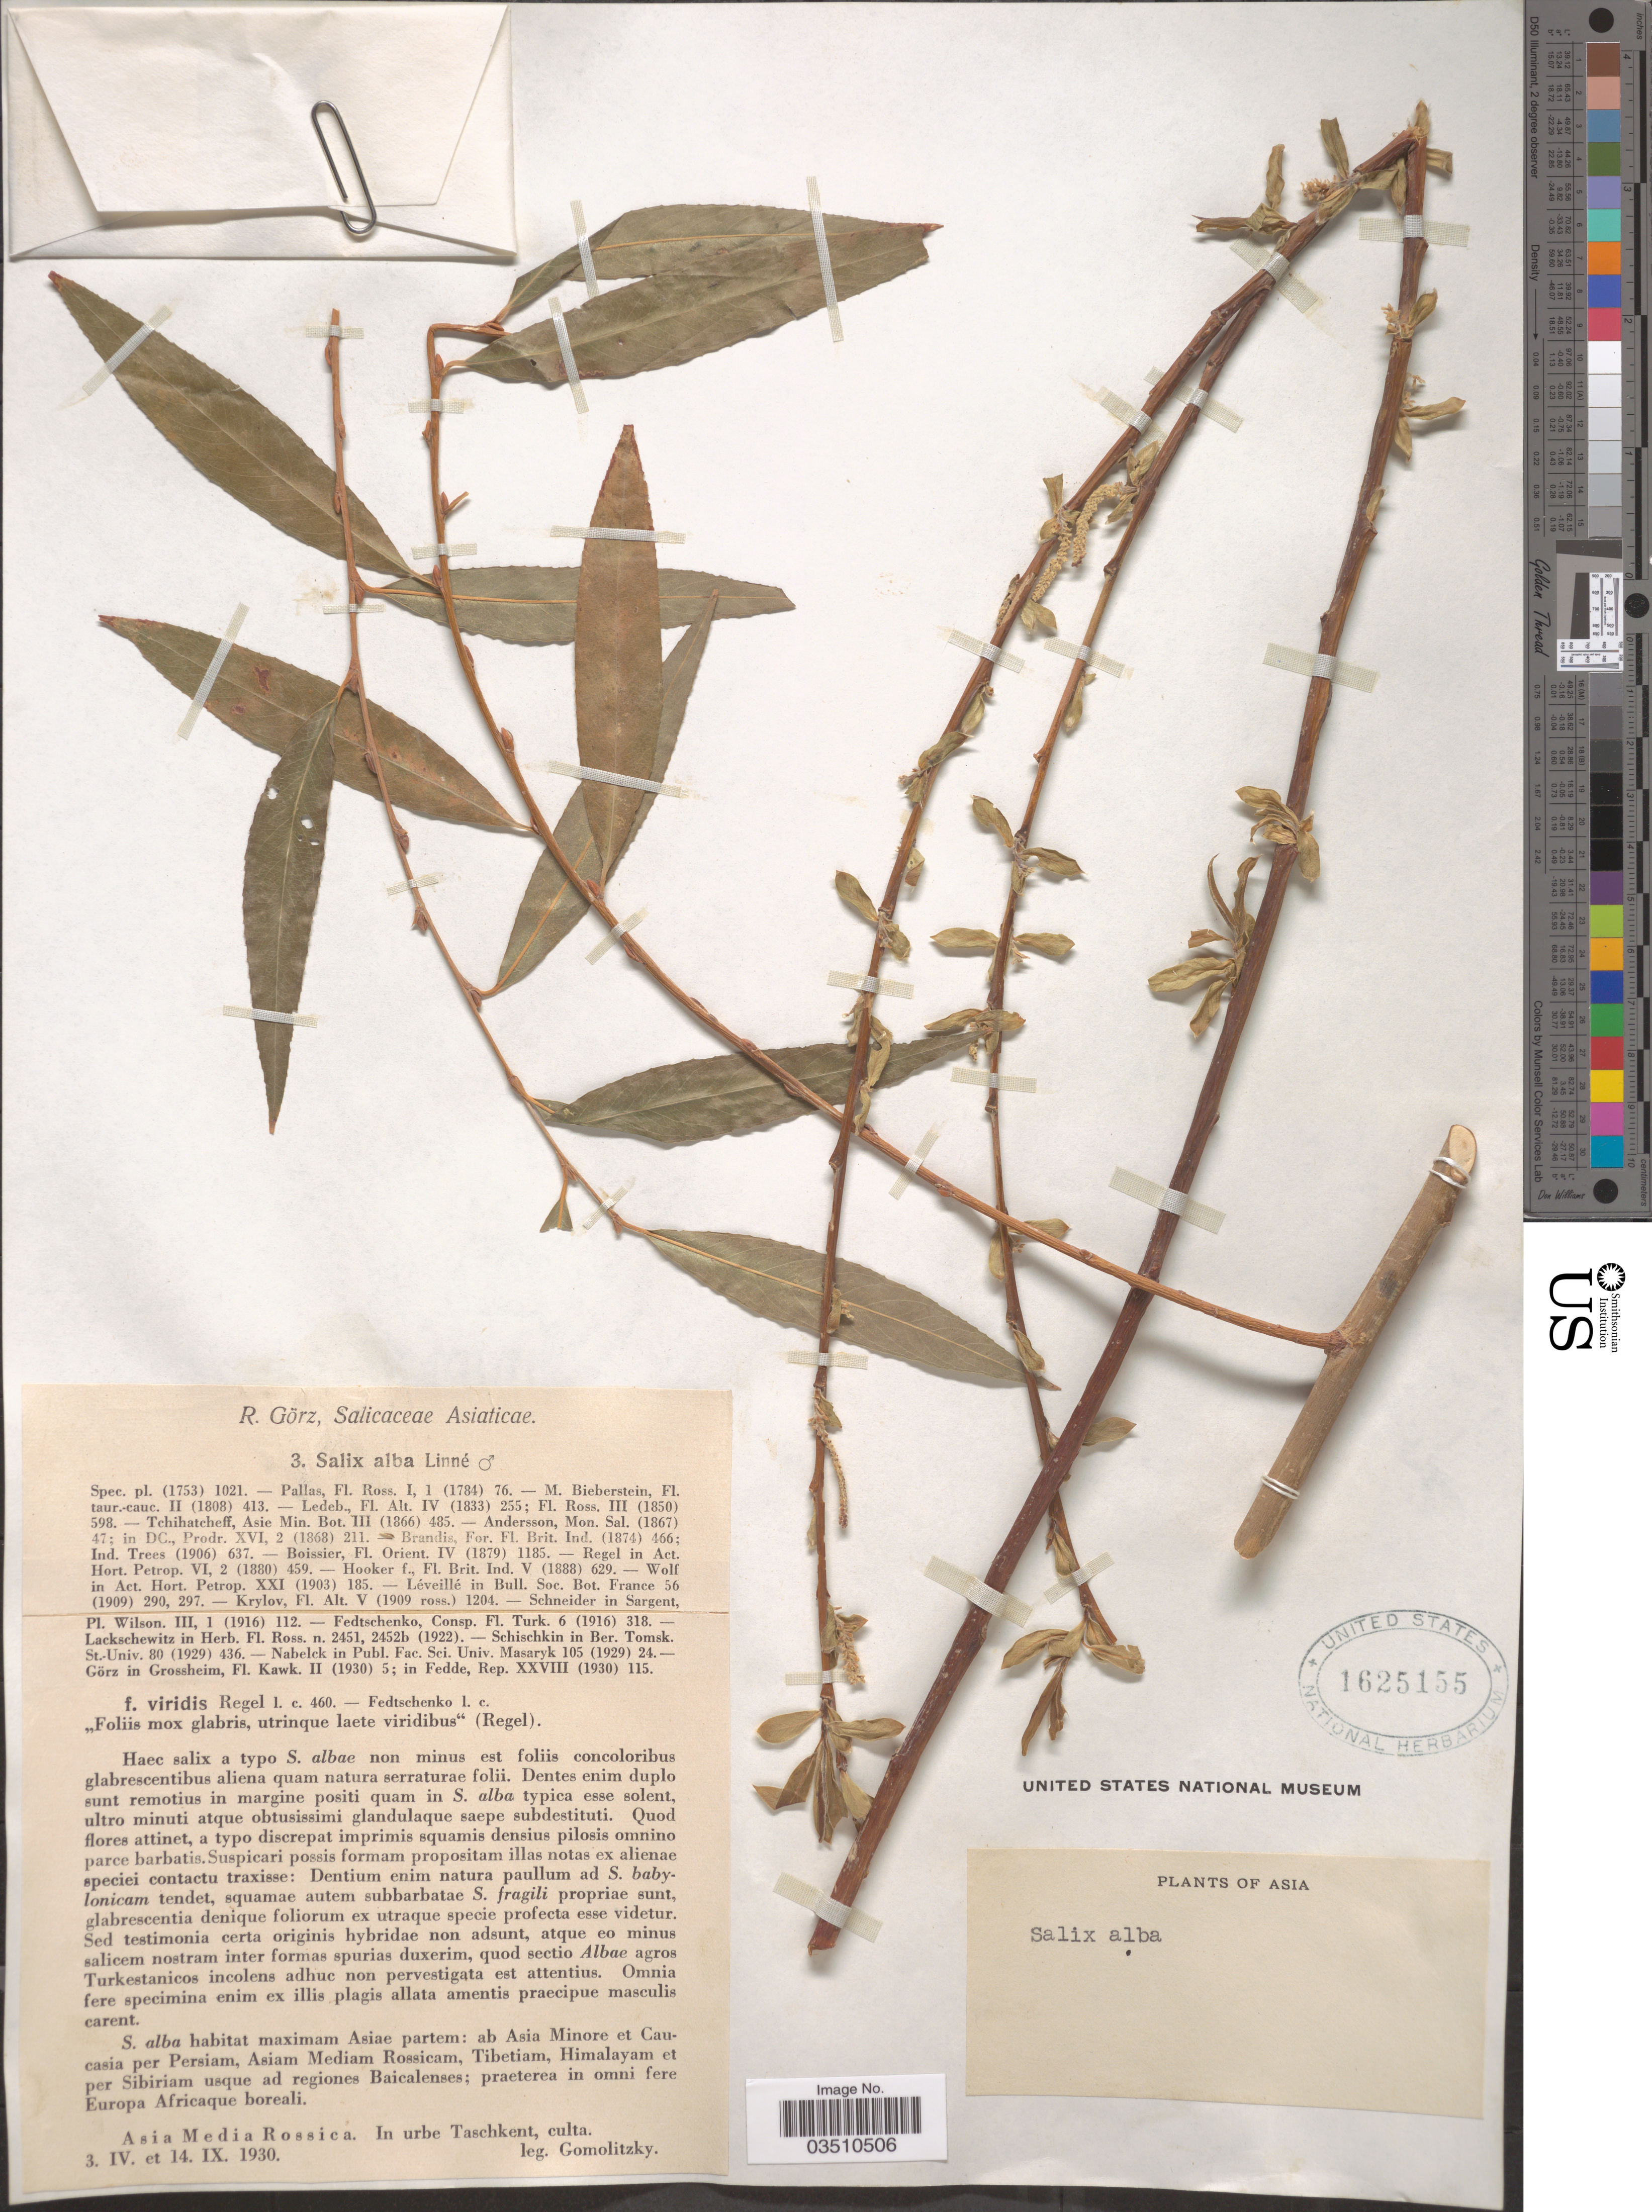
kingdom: Plantae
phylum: Tracheophyta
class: Magnoliopsida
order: Malpighiales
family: Salicaceae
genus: Salix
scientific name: Salix alba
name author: L.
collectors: -. Gomolitzky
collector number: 3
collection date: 1930-04-03/1930-09-14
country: Uzbekistan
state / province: Toshkent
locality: Asia Media Rossica. In urbe Taschkent, culta.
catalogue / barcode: US 1625155